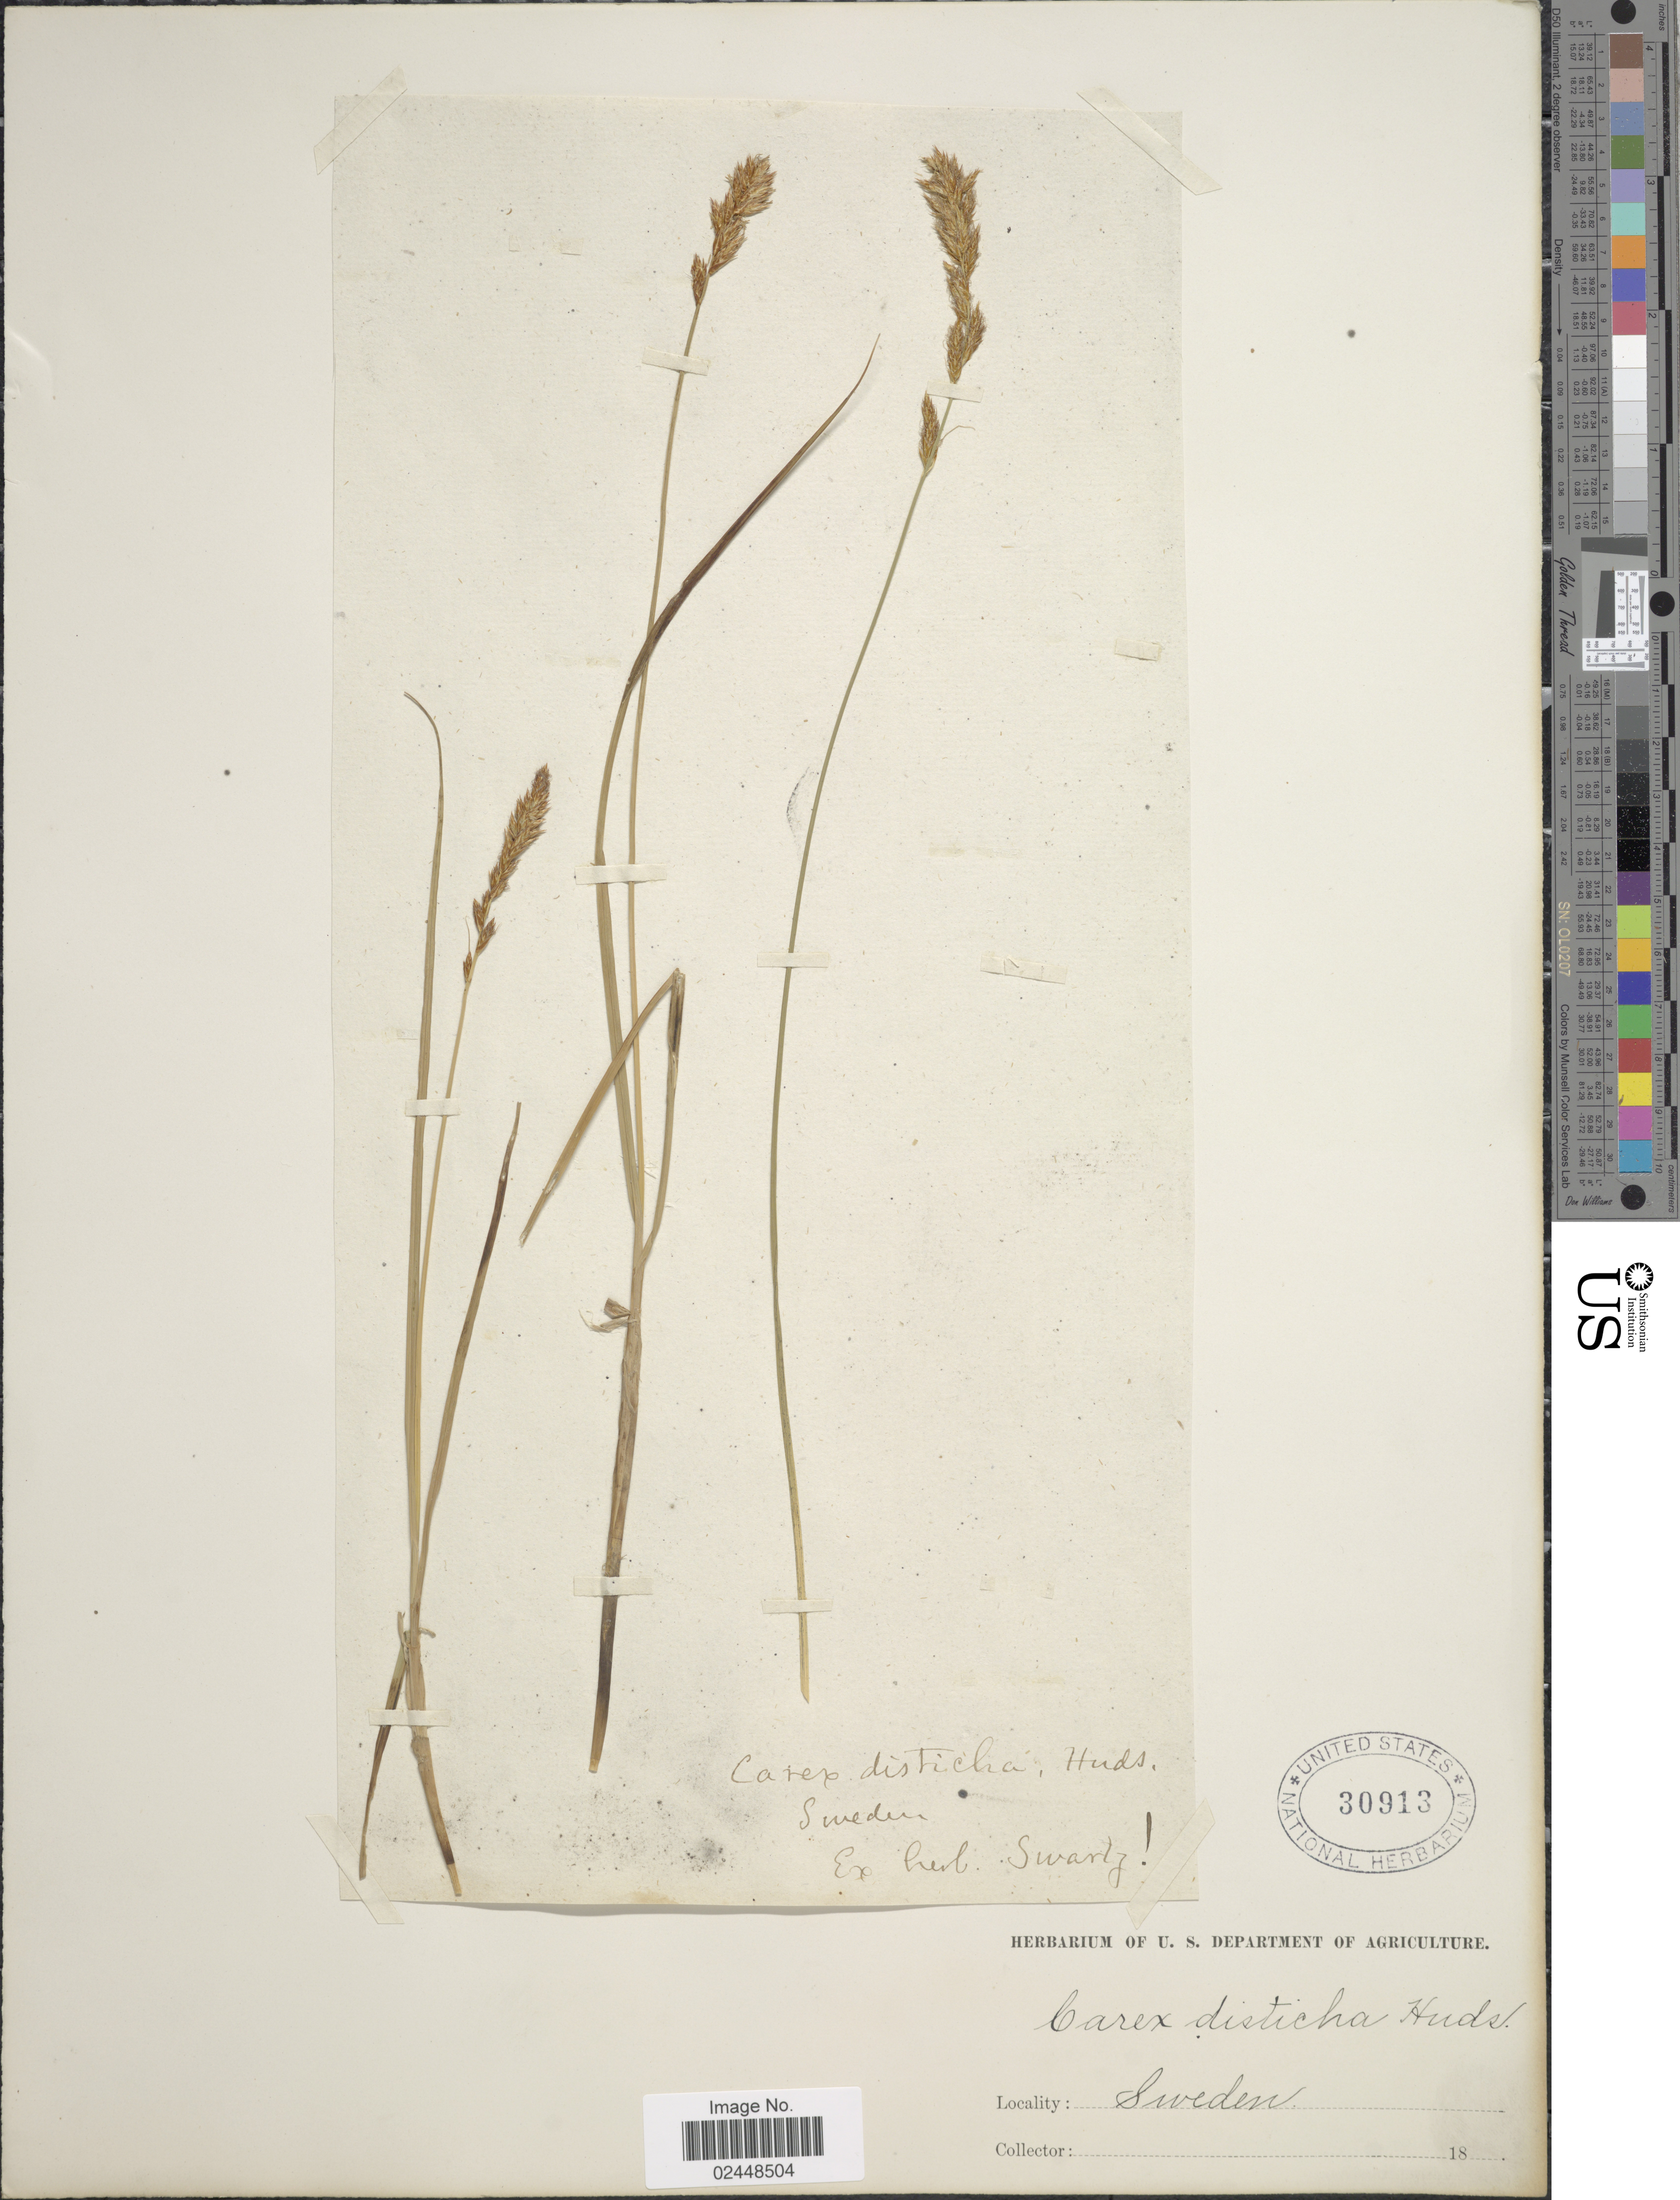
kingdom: Plantae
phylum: Tracheophyta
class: Liliopsida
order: Poales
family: Cyperaceae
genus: Carex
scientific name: Carex disticha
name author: Huds.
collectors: ex herb. Swartz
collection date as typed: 18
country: Sweden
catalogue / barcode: US 30913